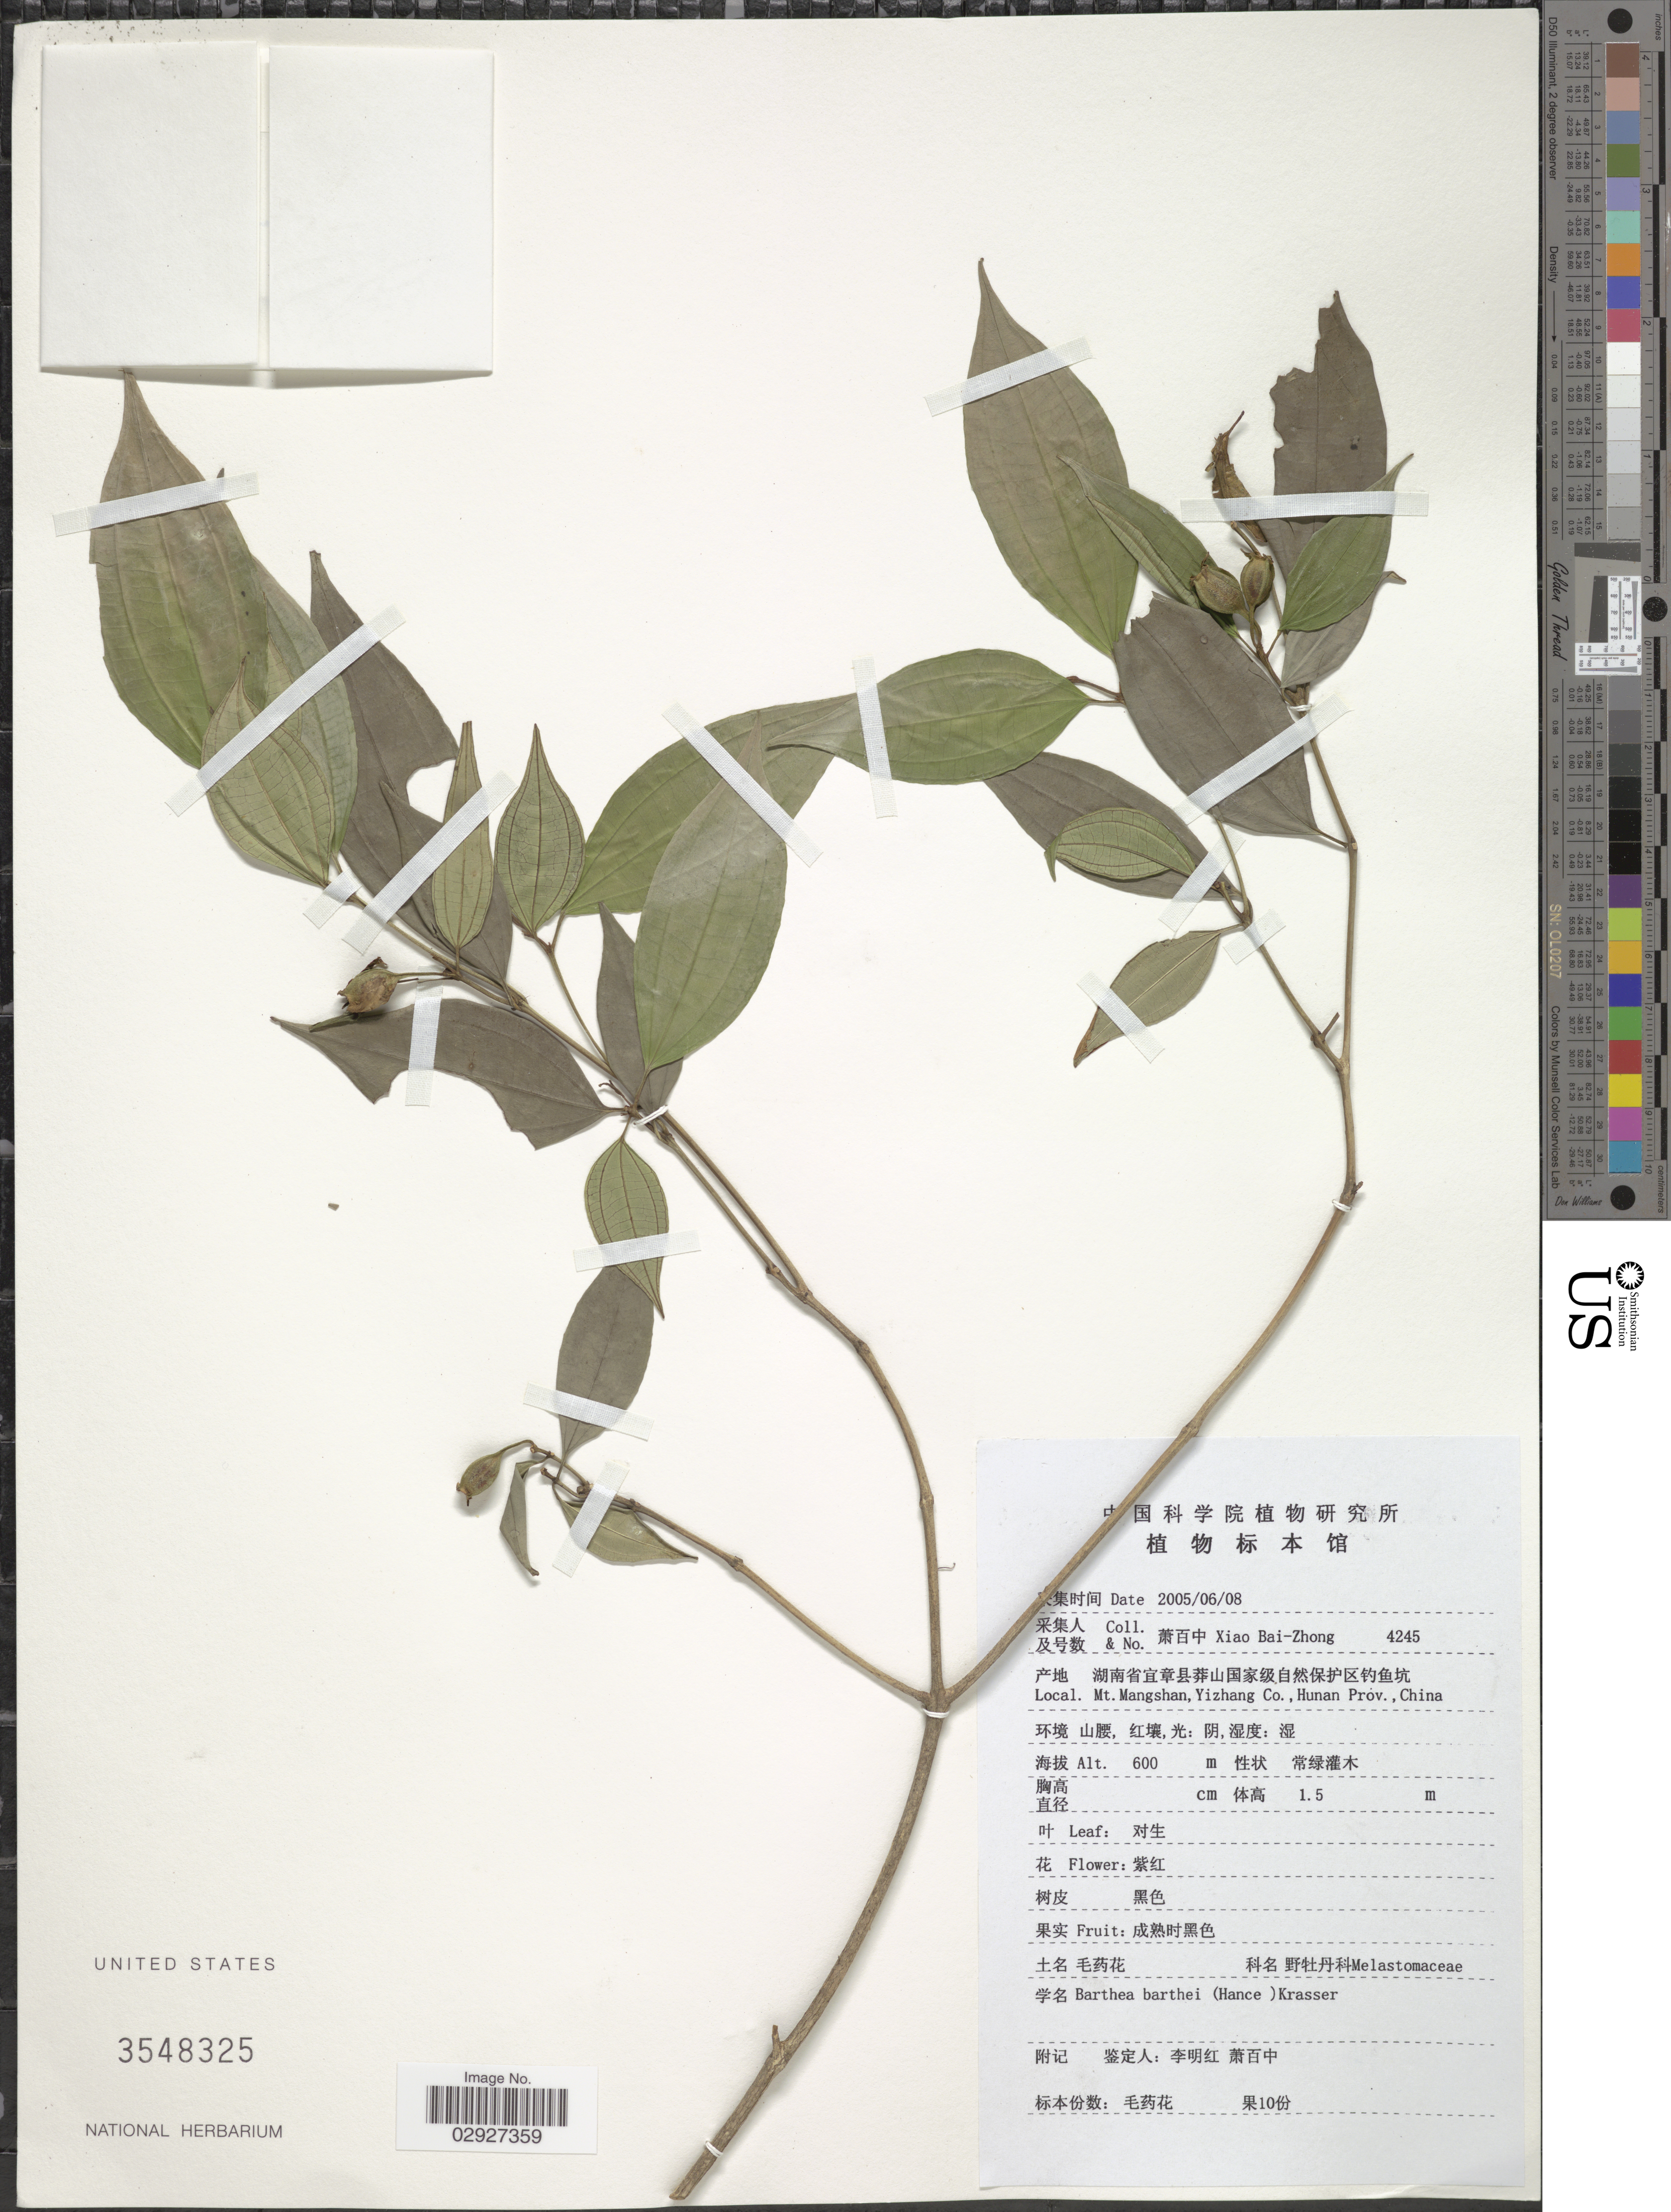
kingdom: Plantae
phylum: Tracheophyta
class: Magnoliopsida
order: Myrtales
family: Melastomataceae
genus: Barthea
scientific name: Barthea barthei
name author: (Hance ex Benth.) Krasser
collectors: B. Z. Xiao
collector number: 4245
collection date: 2005-06-08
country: China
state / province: Hunan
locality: Mt. Mangshan, Yizhang Co., Hunan Prov. China.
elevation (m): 600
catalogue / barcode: US 3548325